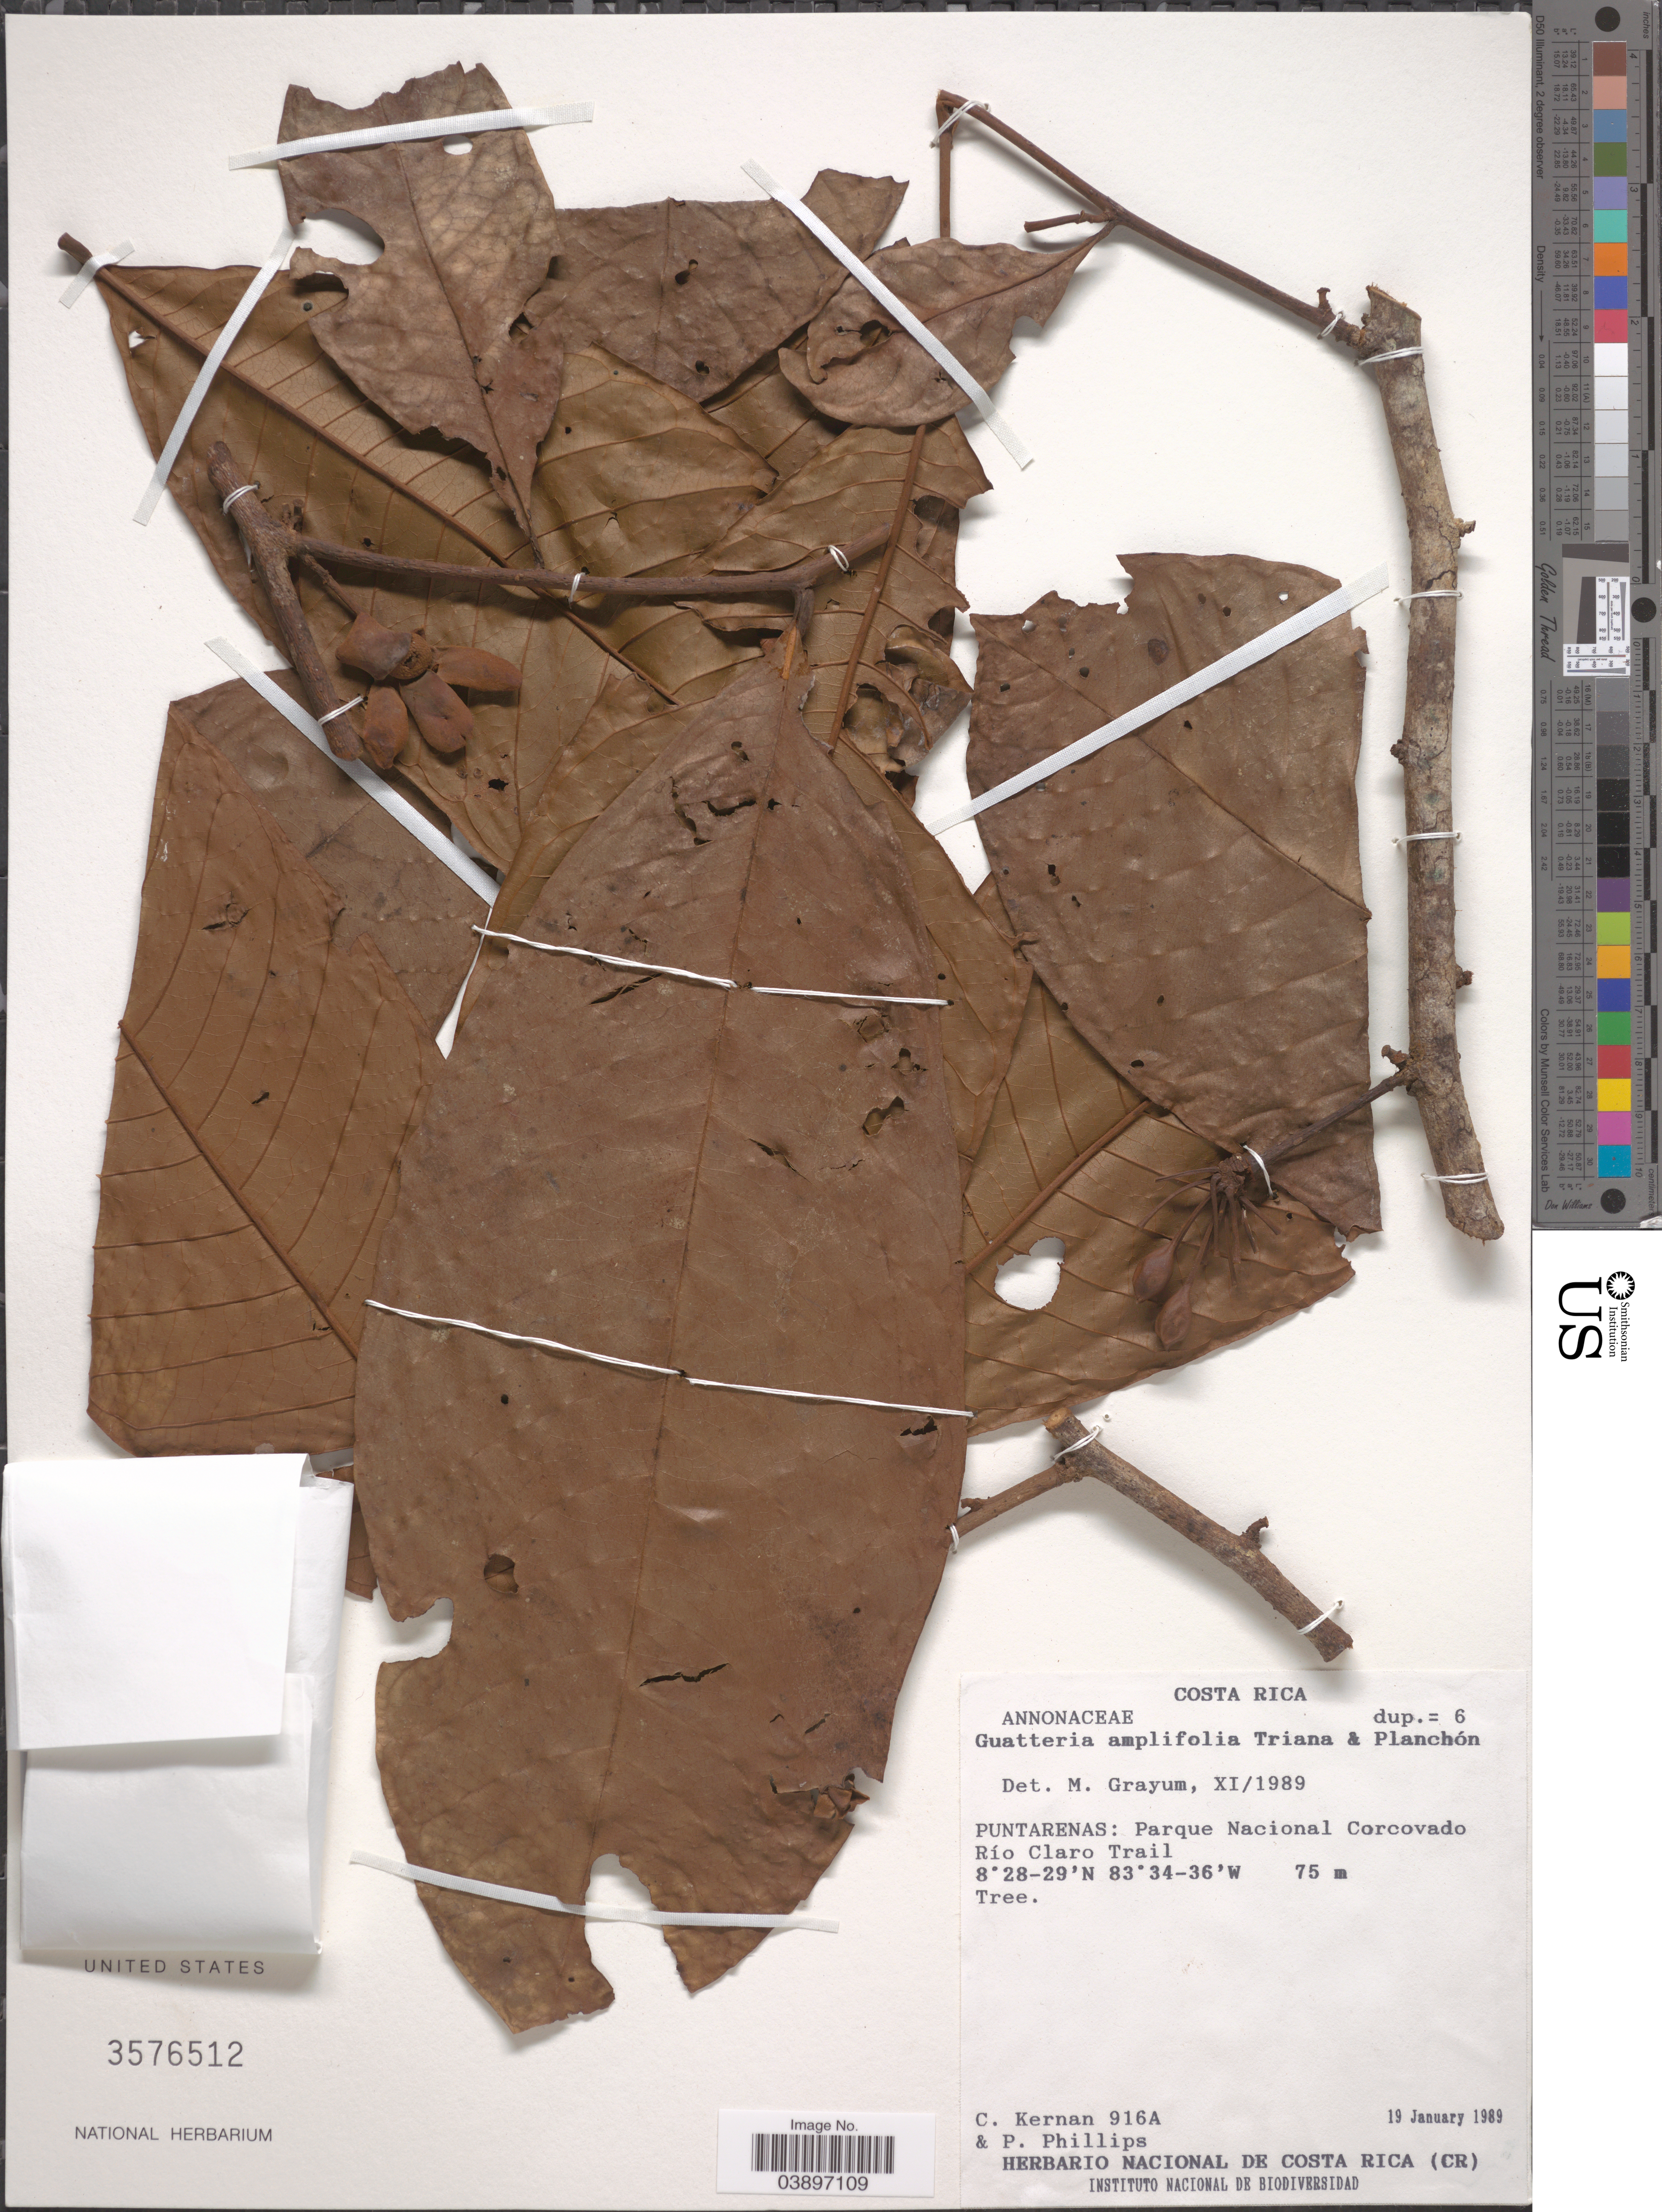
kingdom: Plantae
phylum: Tracheophyta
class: Magnoliopsida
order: Magnoliales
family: Annonaceae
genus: Guatteria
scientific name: Guatteria amplifolia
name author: Triana & Planch.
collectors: C. Kernan & P. Phillips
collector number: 916A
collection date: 1989-01-19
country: Costa Rica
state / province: Puntarenas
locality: Parque Nacional Corcovado. Río Claro Trail.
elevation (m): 75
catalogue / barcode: US 3576512